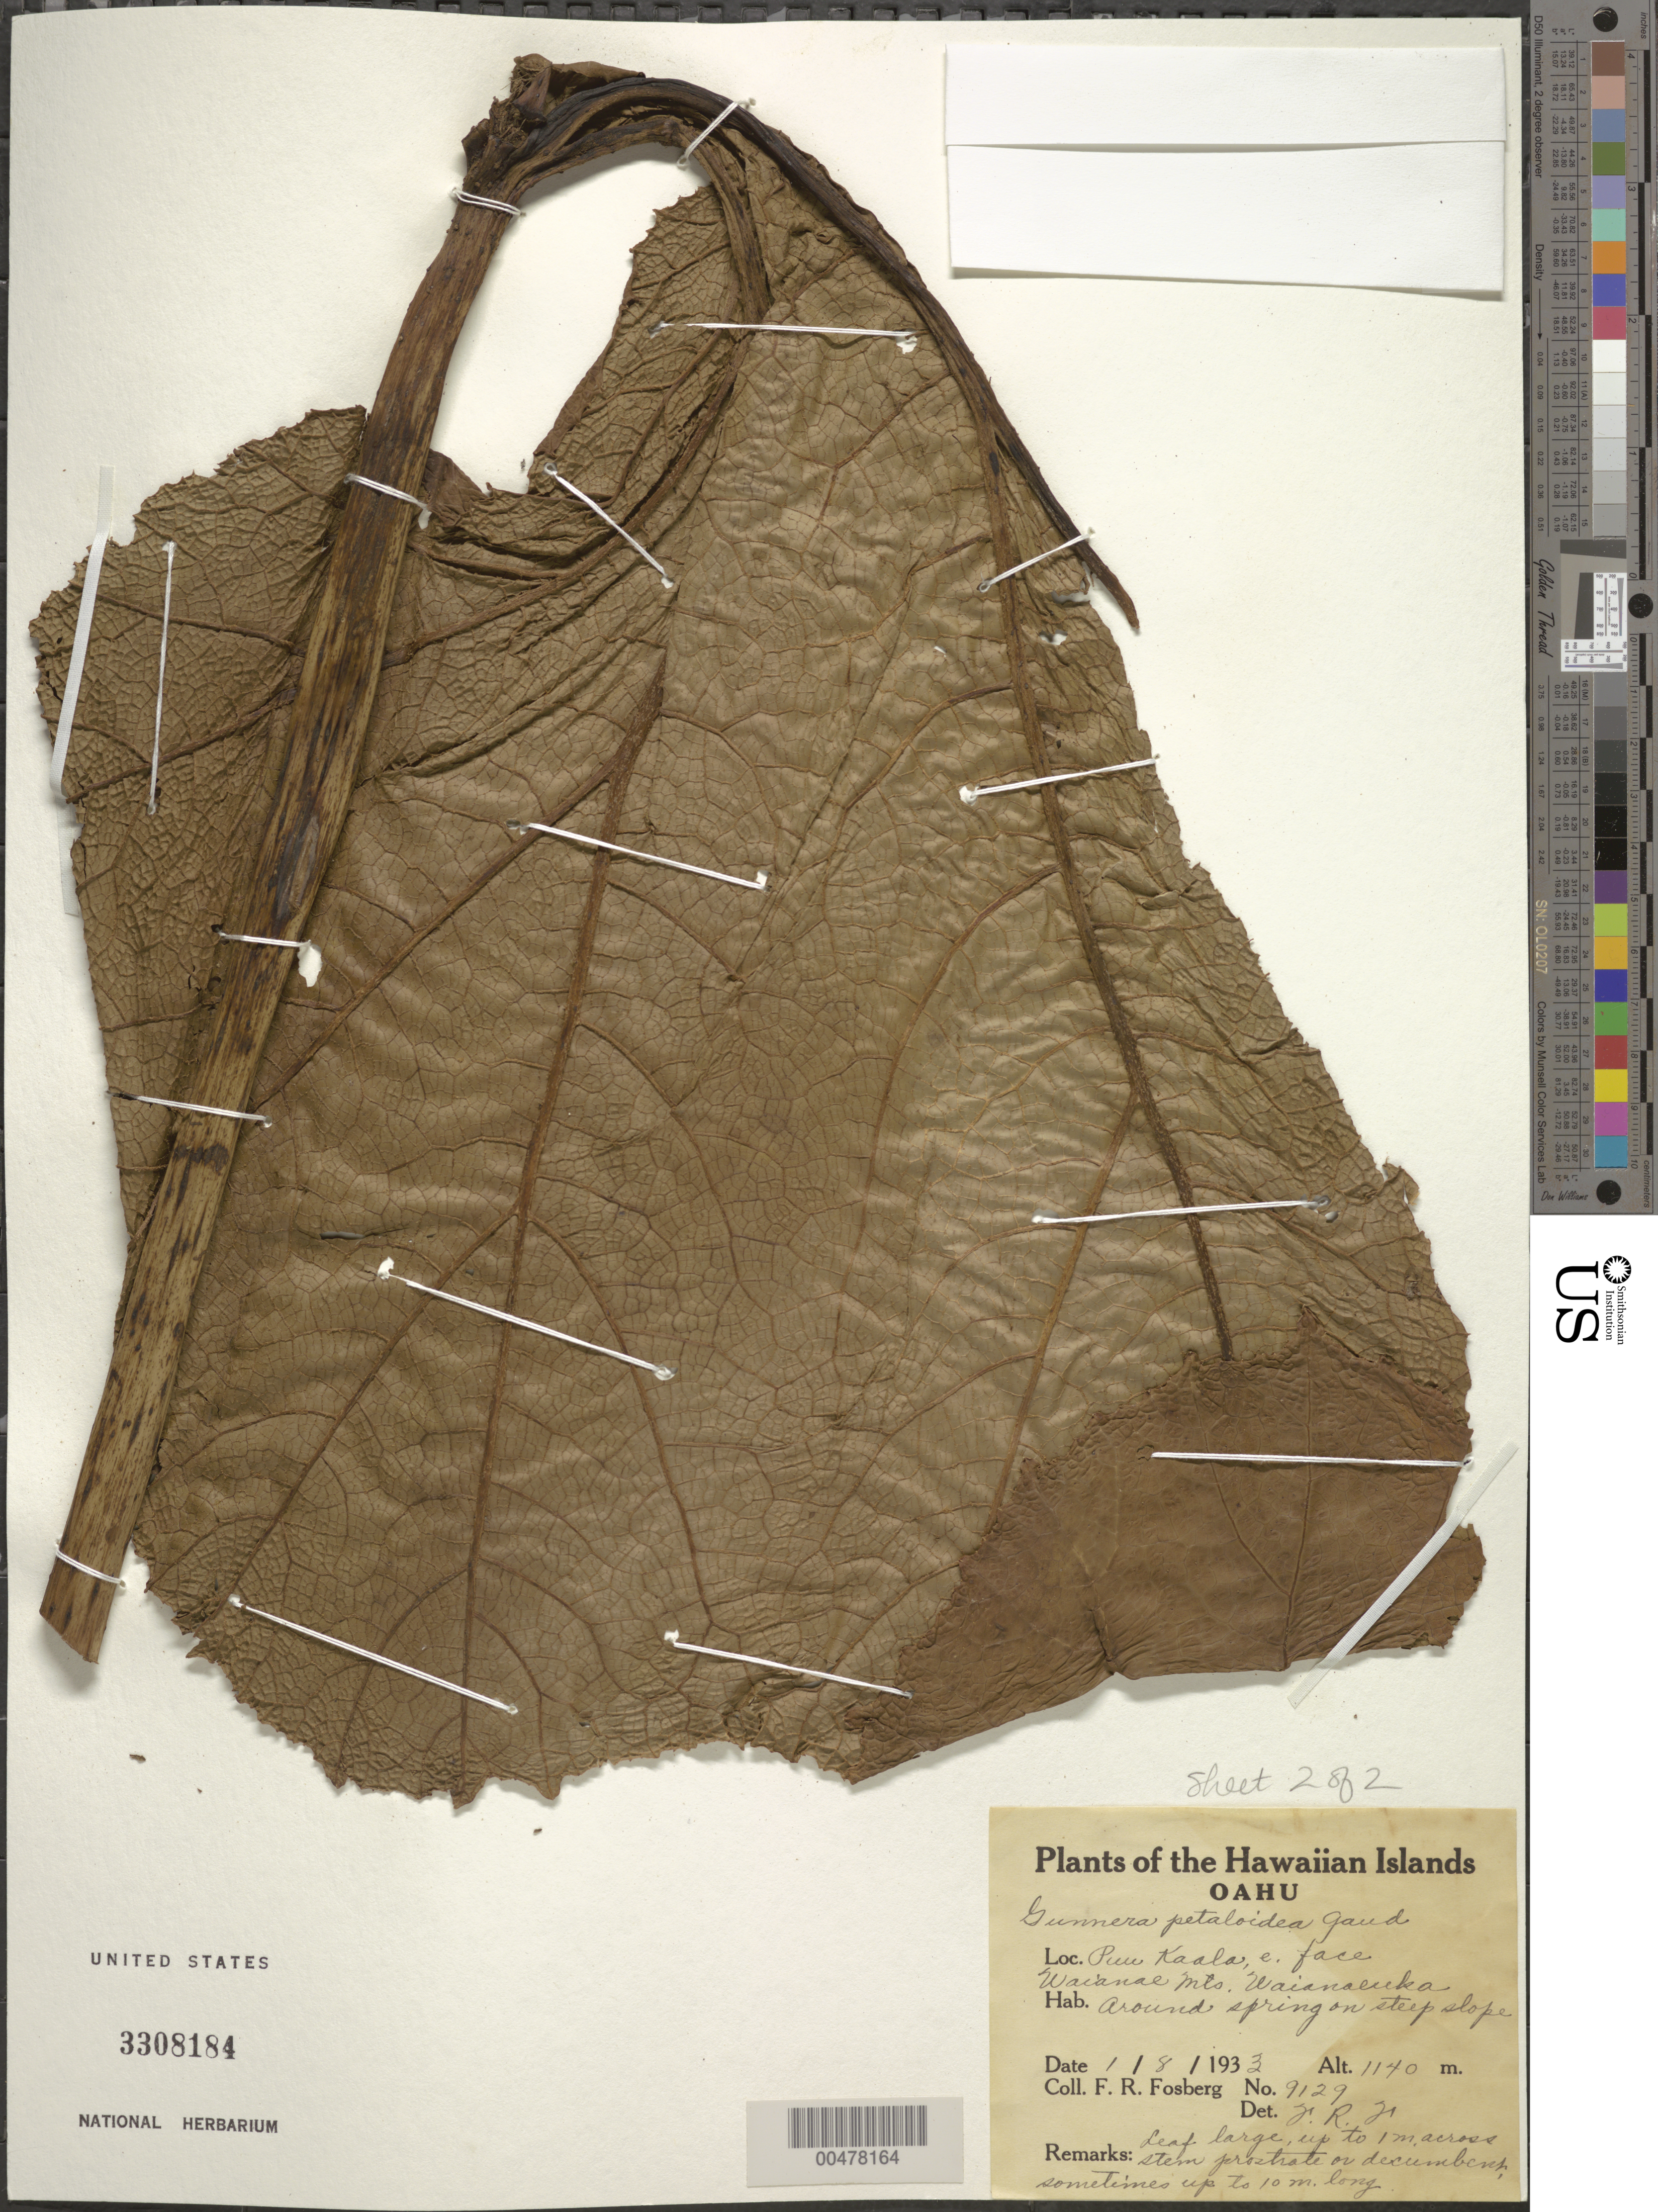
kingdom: Plantae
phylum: Tracheophyta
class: Magnoliopsida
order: Gunnerales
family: Gunneraceae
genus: Gunnera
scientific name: Gunnera petaloidea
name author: Gaudich.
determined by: Fosberg, F. R.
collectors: F. R. Fosberg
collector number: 9129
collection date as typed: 1 Aug 1933 or 8 Jan 1933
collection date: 1933-01-08 or 1933-08-01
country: United States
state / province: Hawaii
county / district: Honolulu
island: Oahu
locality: Puu Kaala, E face, Waianae Mts, Waianaeuka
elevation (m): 1140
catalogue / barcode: US 3308184